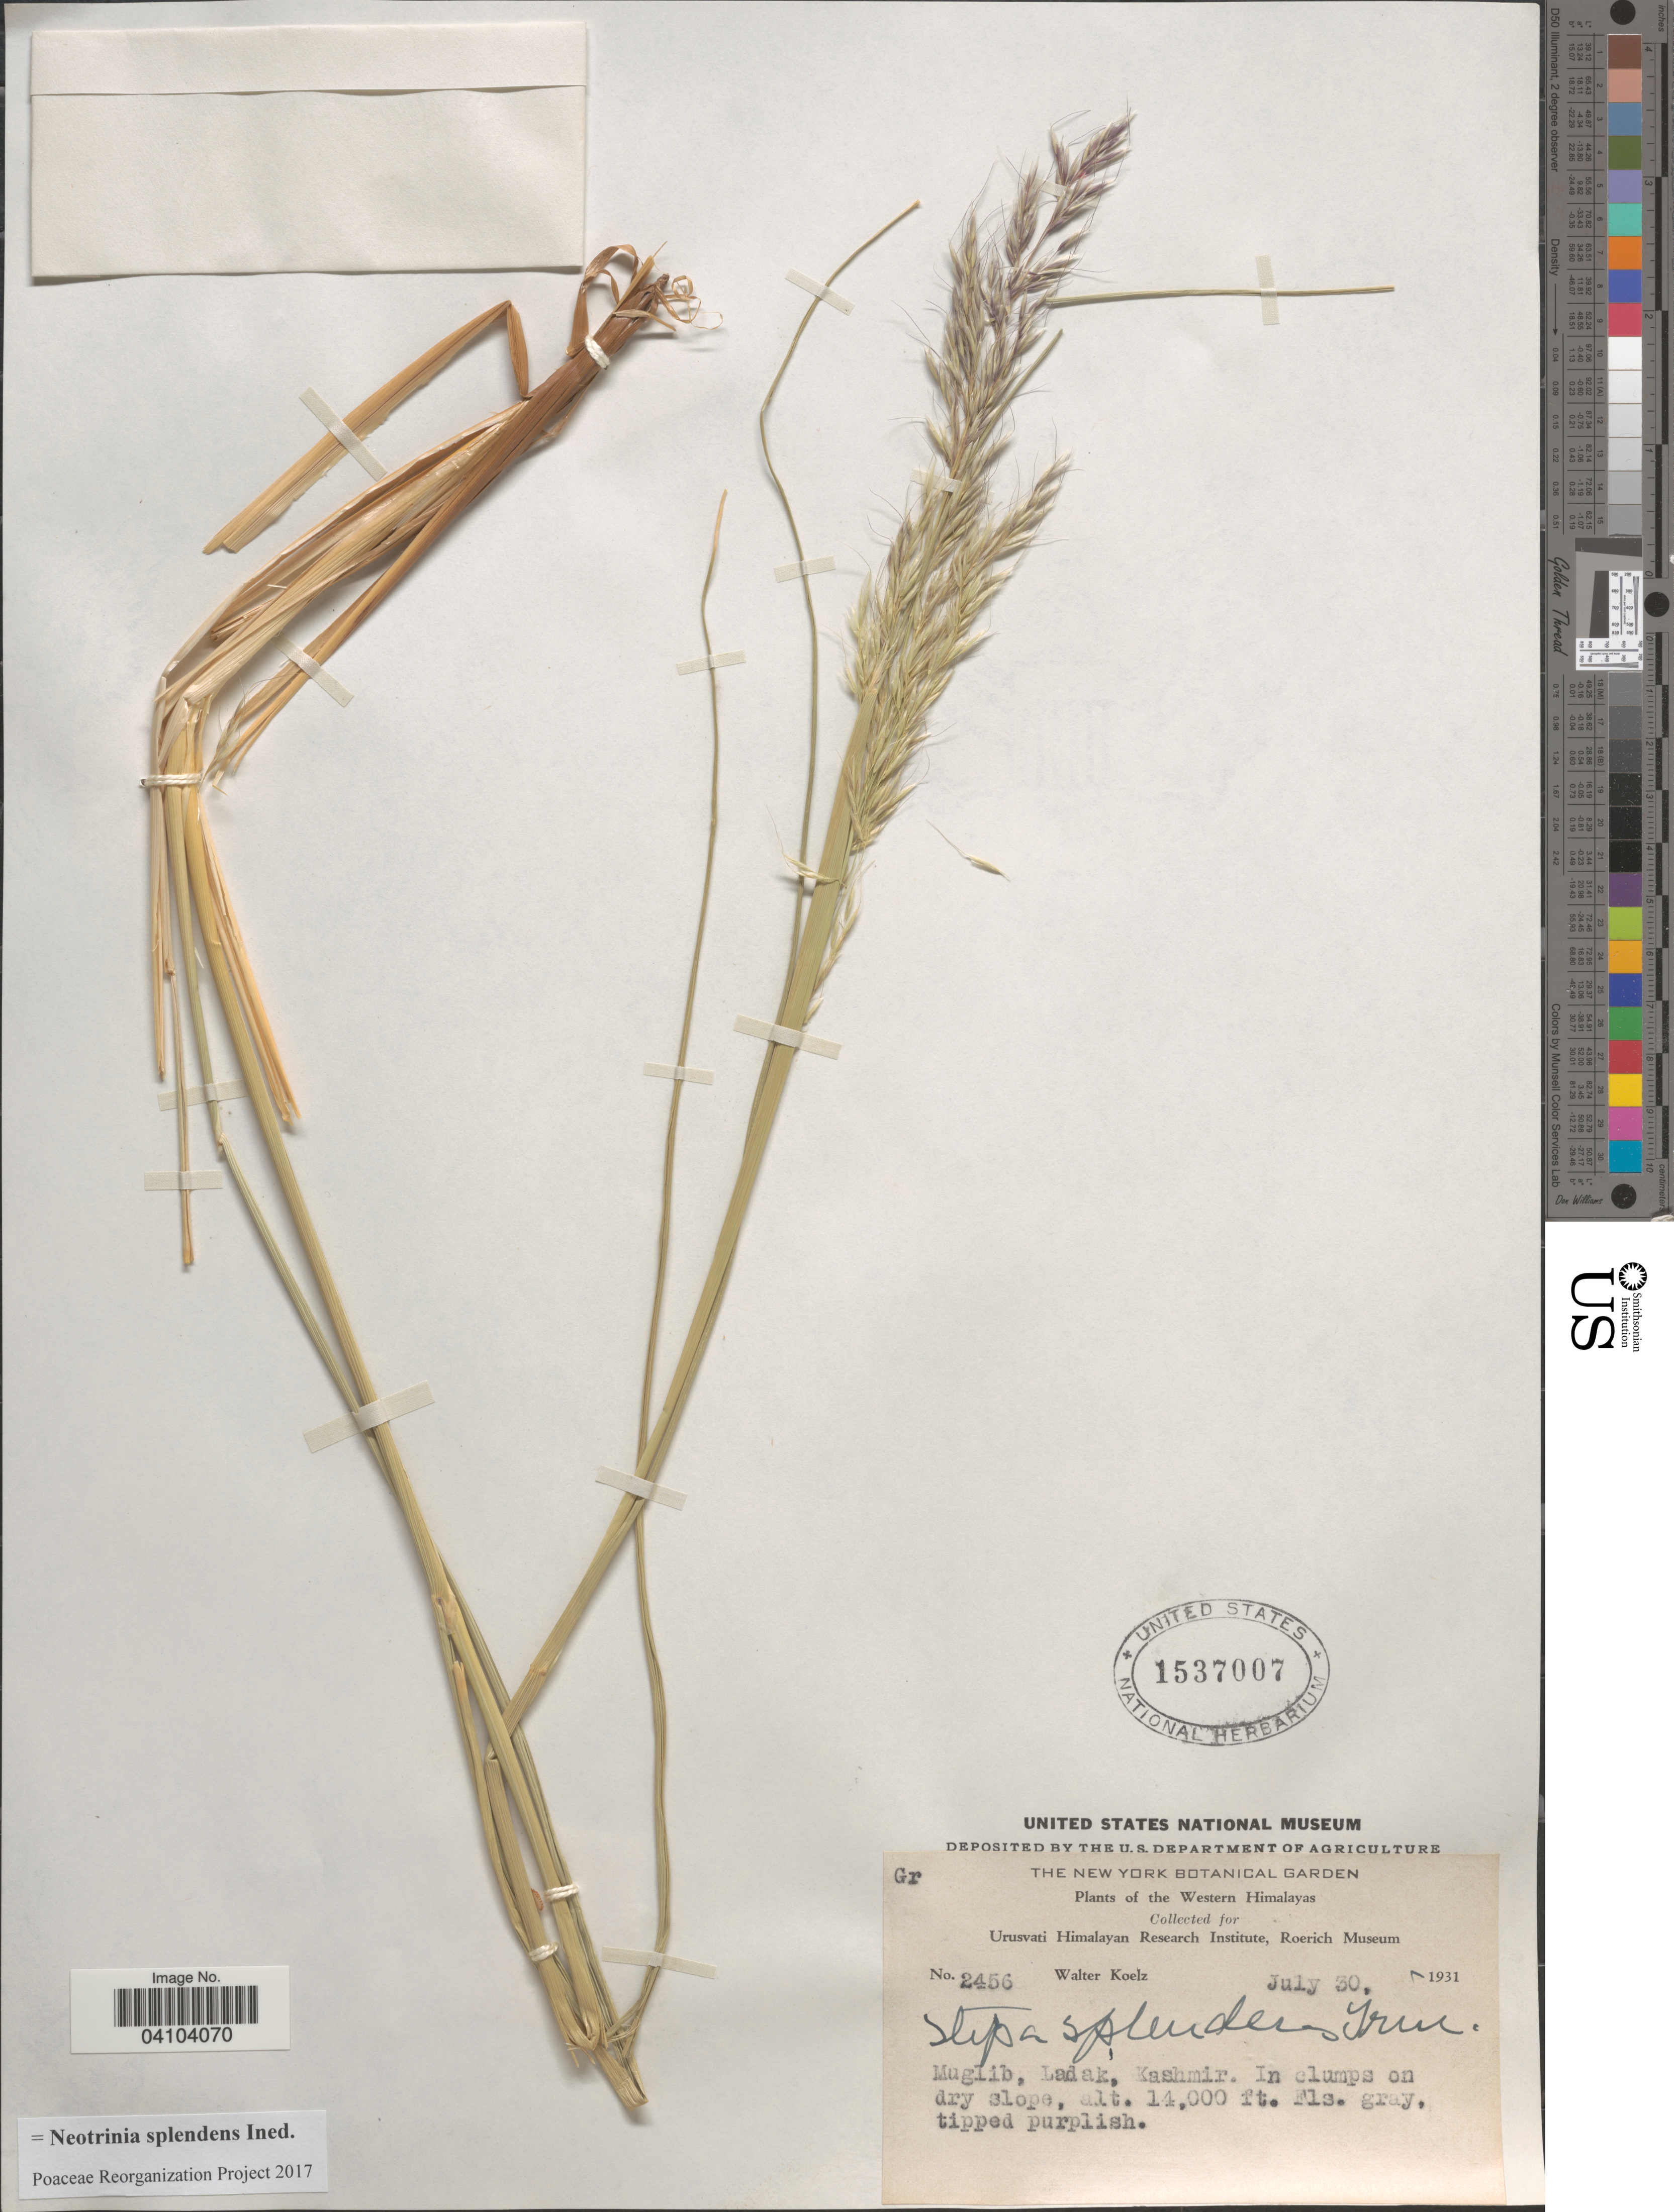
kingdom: Plantae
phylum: Tracheophyta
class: Liliopsida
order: Poales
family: Poaceae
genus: Neotrinia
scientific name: Neotrinia splendens (Trin.) M. Nobis, P.D. Gudkova & A. Nowak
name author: (Trin.)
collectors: W. N. Koelz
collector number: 2456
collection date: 1931-07-30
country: India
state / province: Jammu and Kashmir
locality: The Western Himalayas. Muglib, Ladak, Kashmir.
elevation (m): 4267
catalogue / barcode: US 1537007